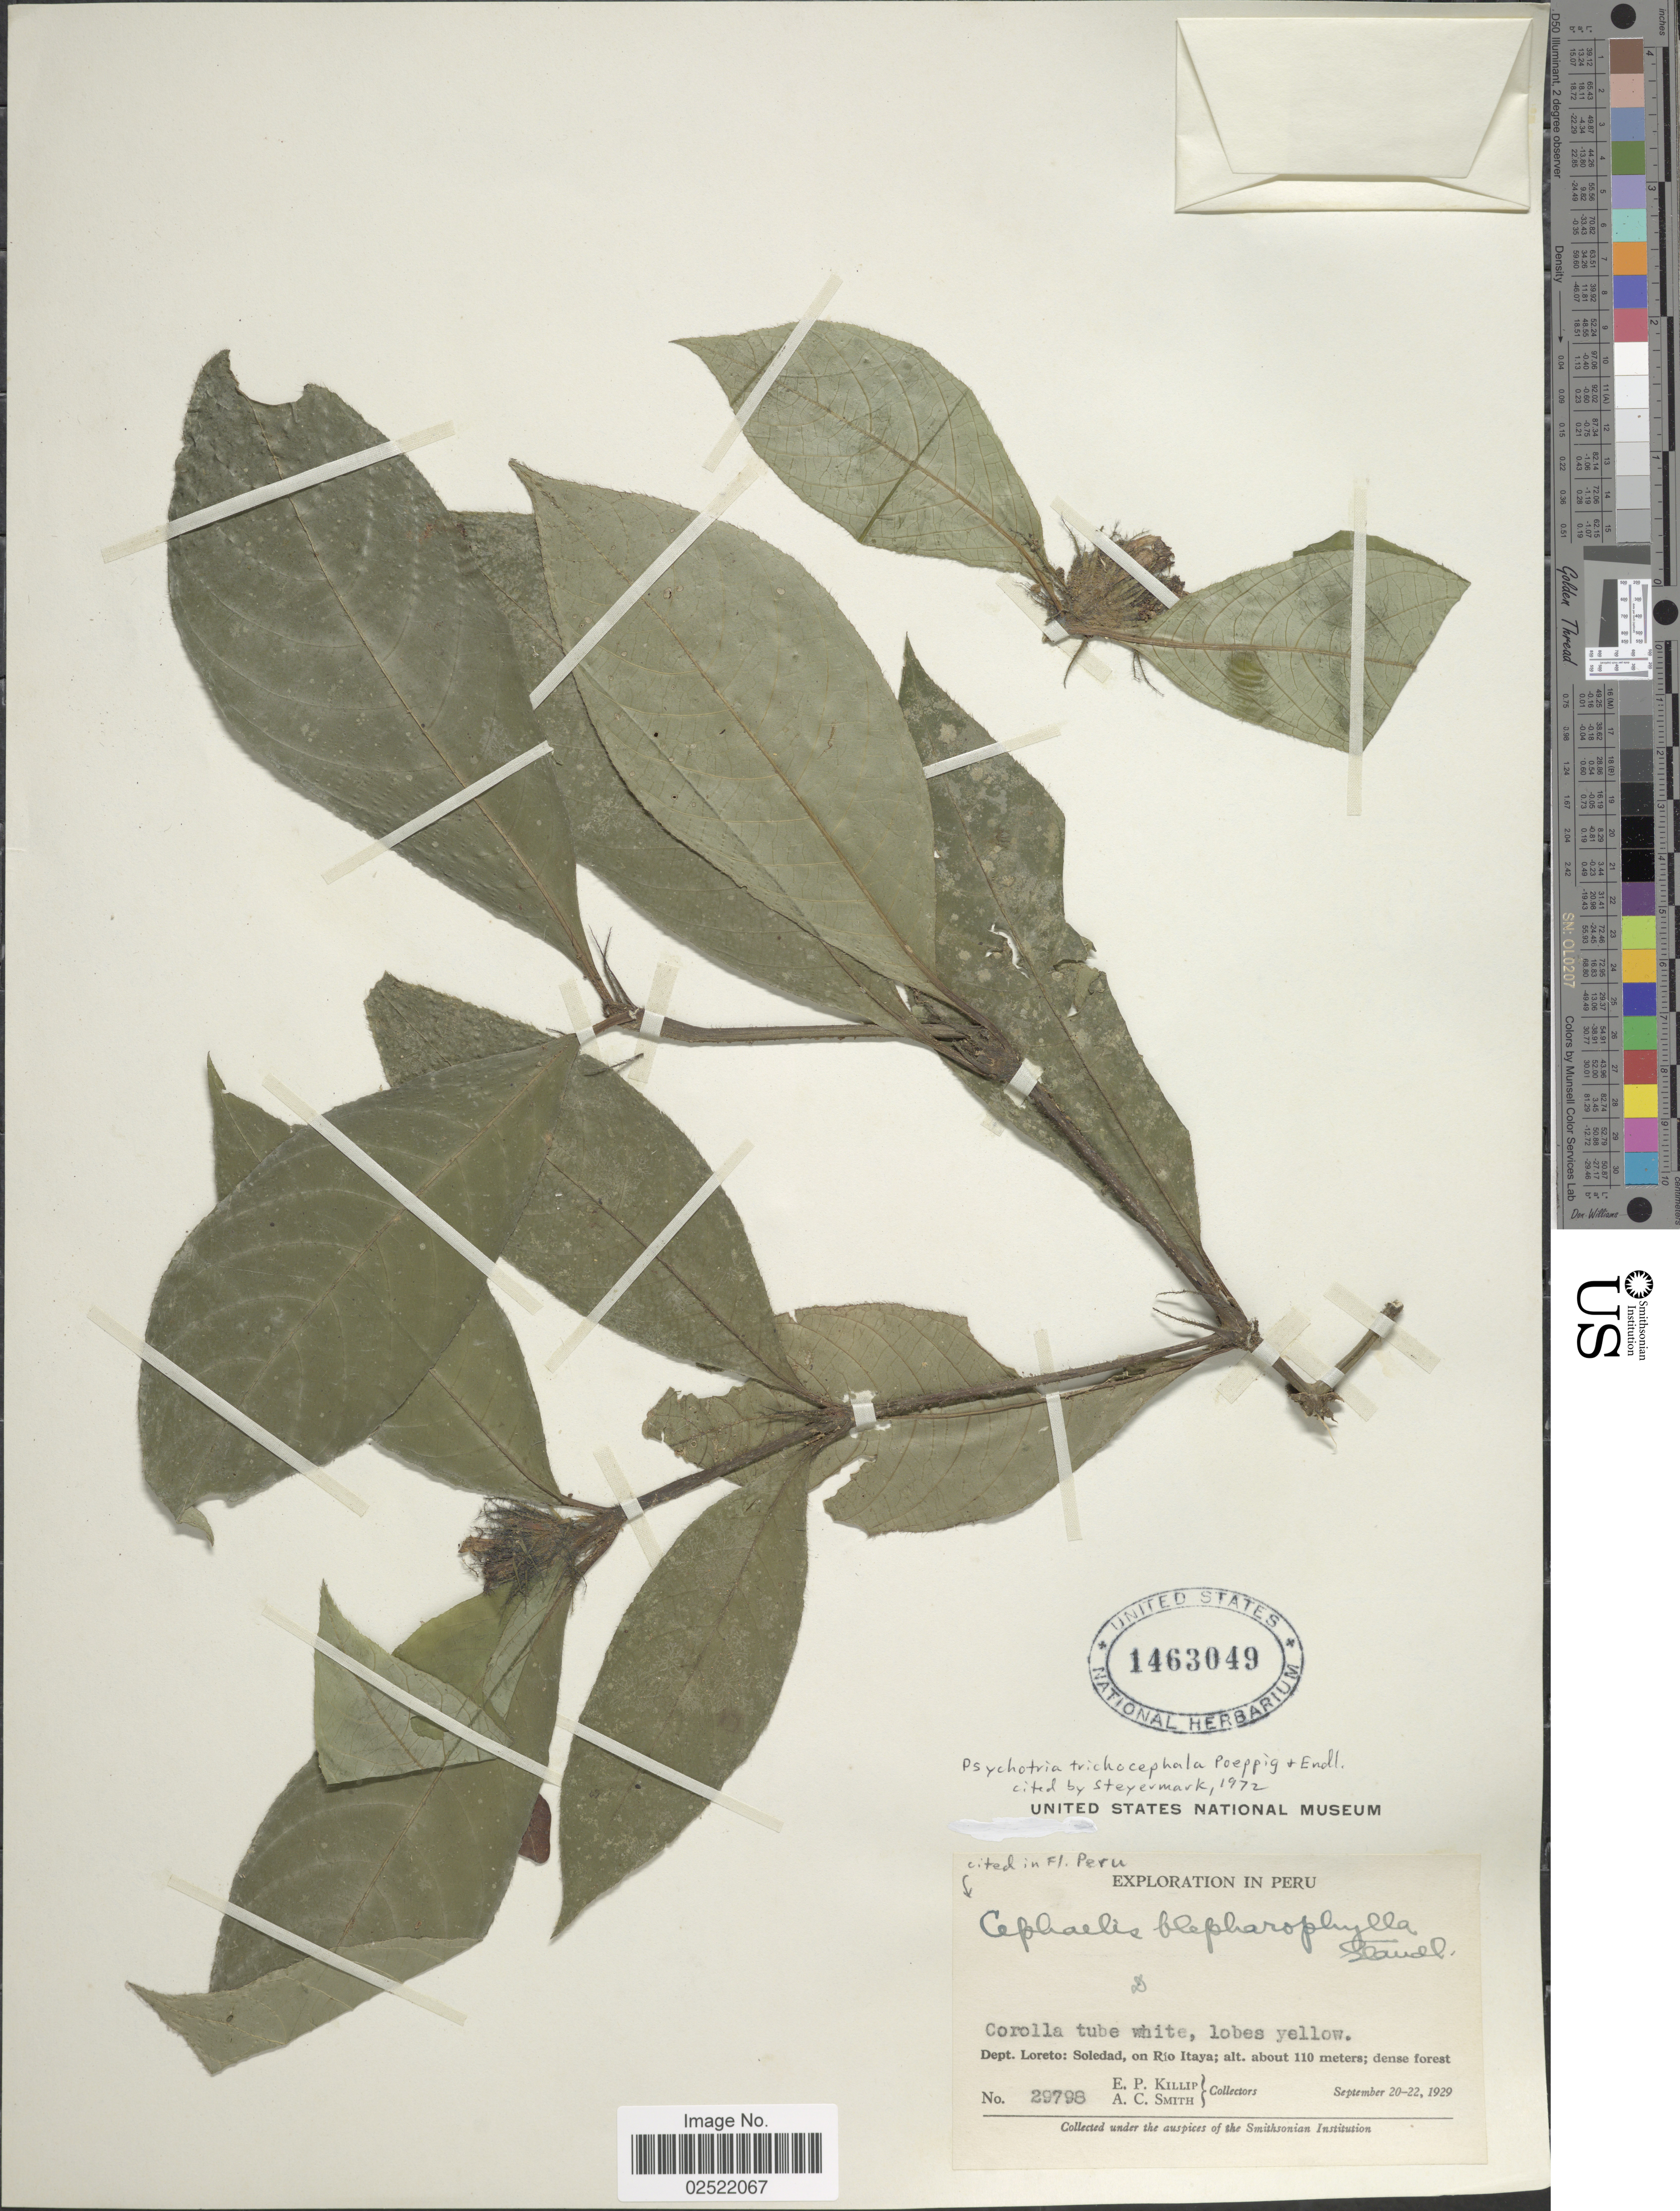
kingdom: Plantae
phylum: Tracheophyta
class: Magnoliopsida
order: Gentianales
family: Rubiaceae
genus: Psychotria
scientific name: Psychotria trichocephala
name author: Poepp.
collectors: E. P. Killip & A. C. Smith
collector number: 29798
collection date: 1929-09-20/1929-09-22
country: Peru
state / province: Loreto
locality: Dept. Loreto: Soledad, on Rio Itaya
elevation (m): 110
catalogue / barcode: US 1463049